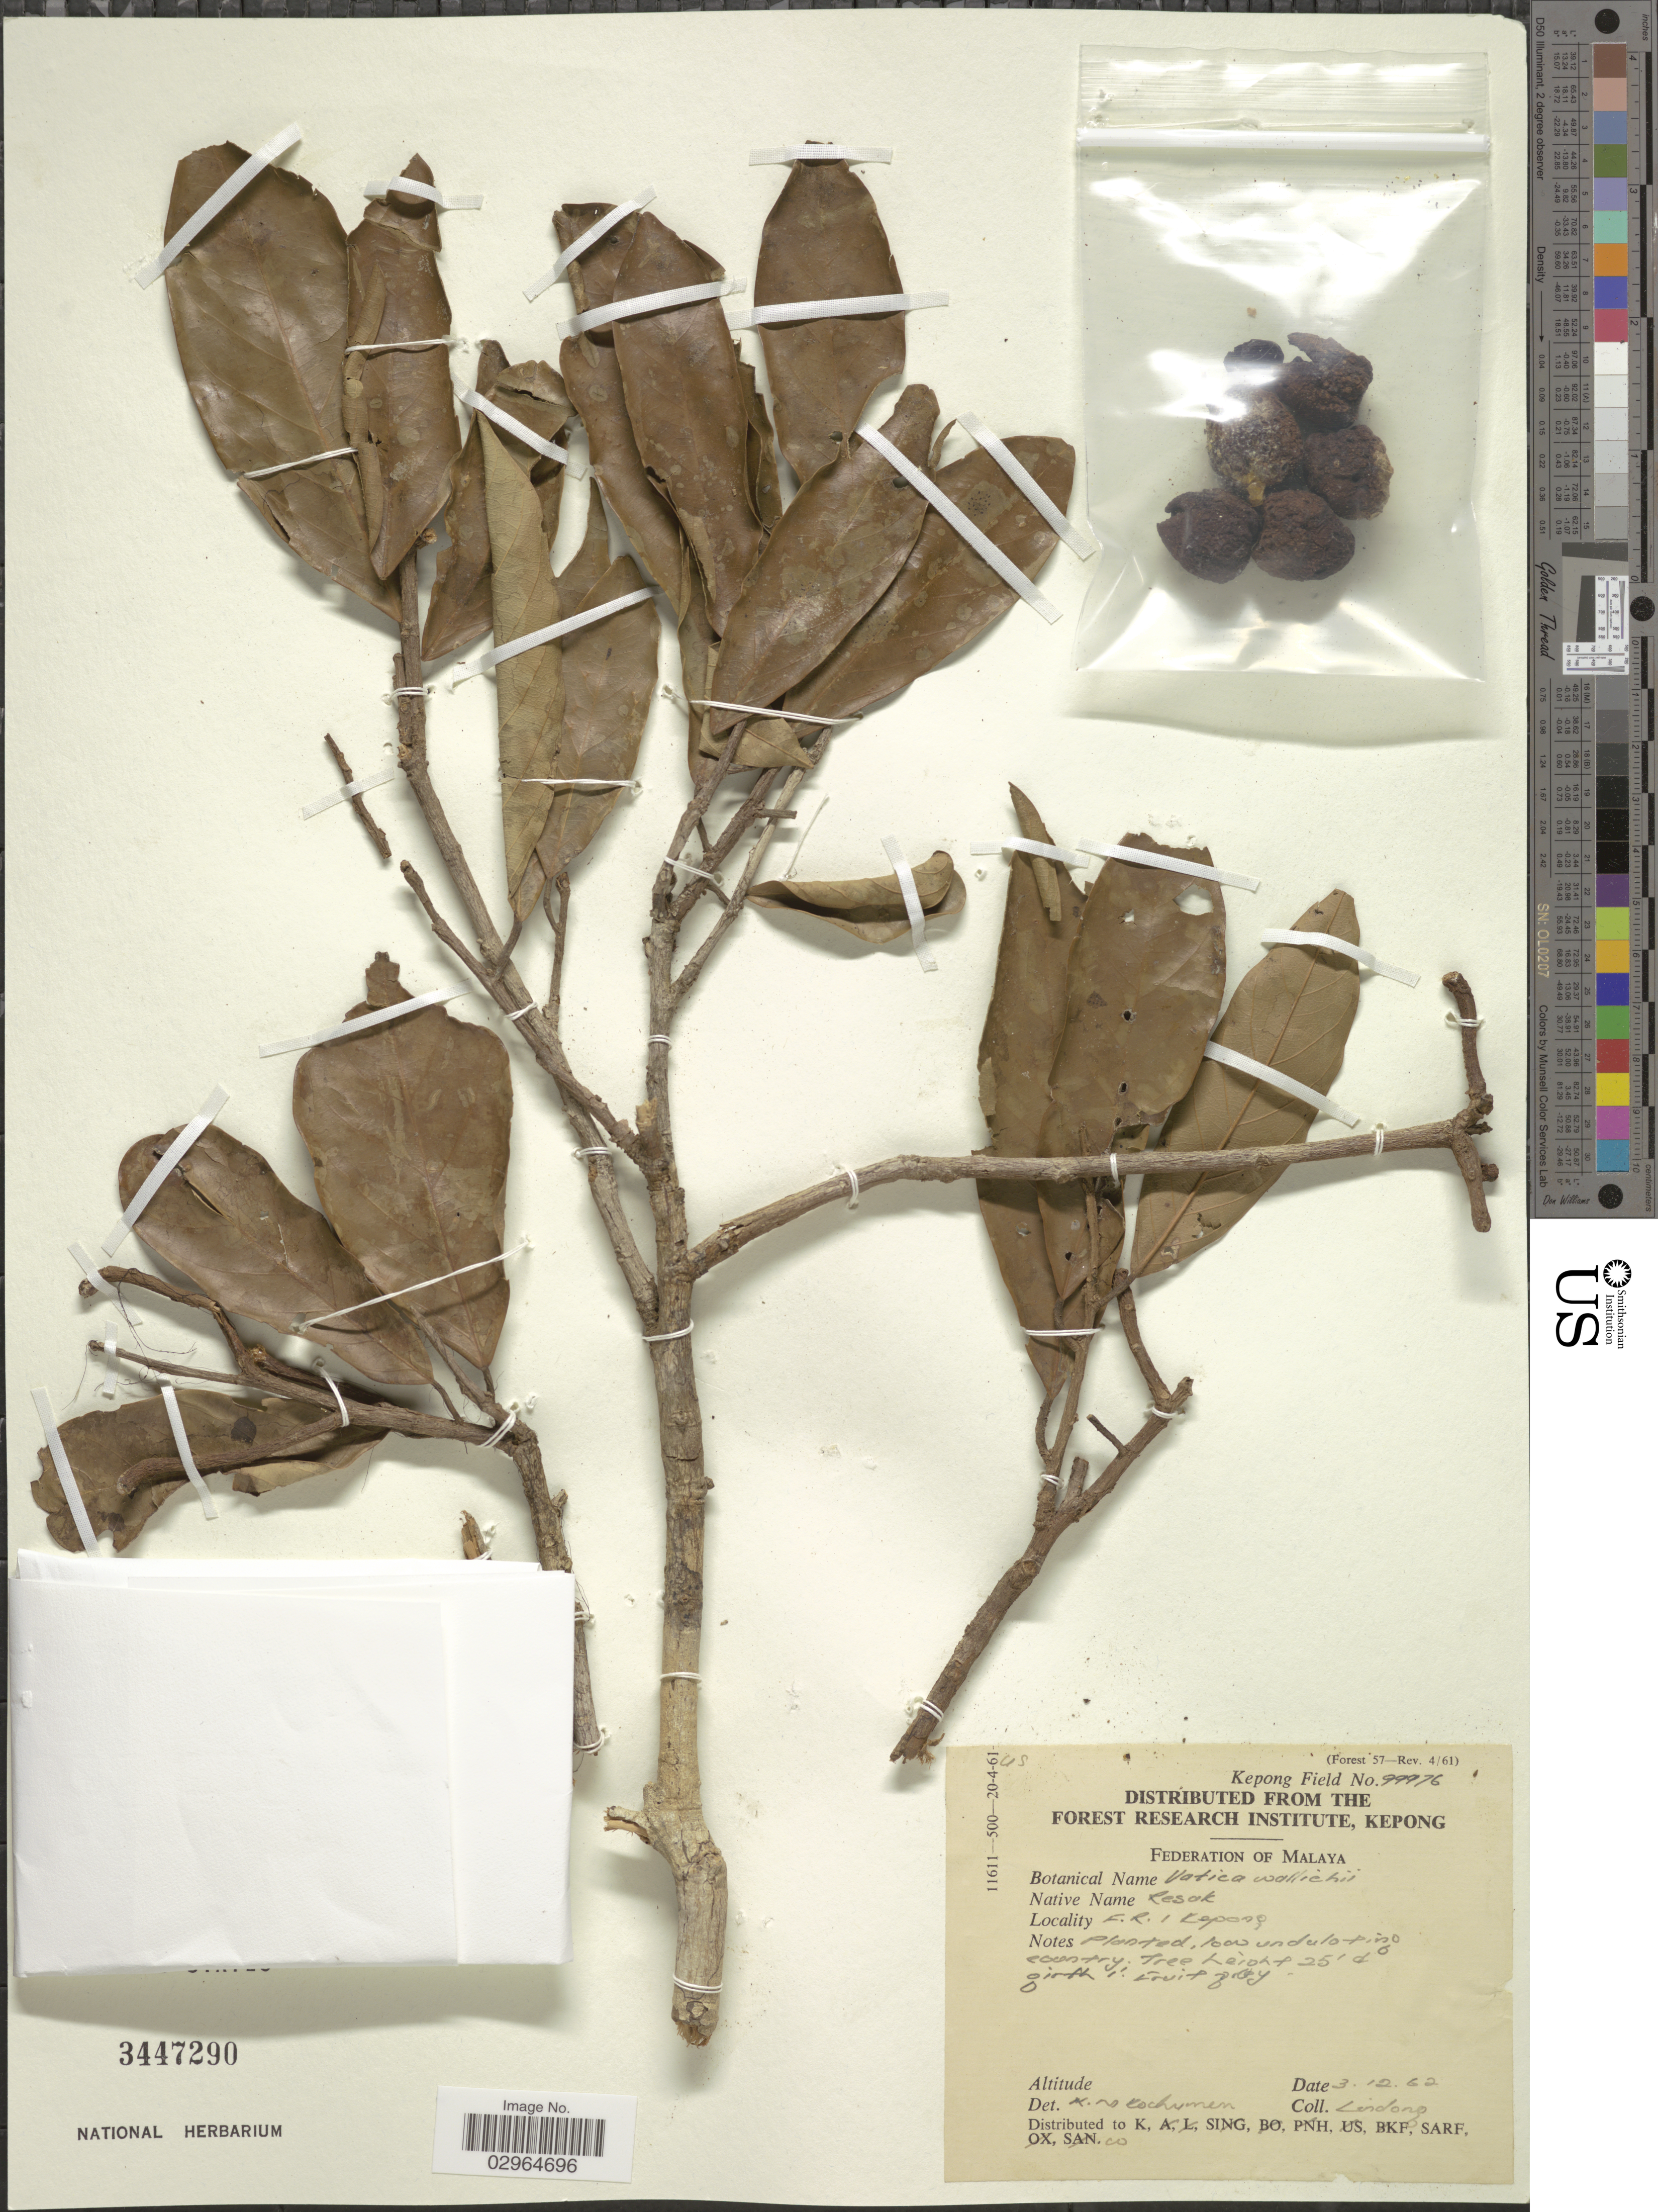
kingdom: Plantae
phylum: Tracheophyta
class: Magnoliopsida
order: Malvales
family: Dipterocarpaceae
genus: Vatica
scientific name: Vatica pauciflora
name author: (Korth.) Blume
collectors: Lindong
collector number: Kepong Field 99976?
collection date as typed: Transcribed d/m/y: 3/12/62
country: Malaysia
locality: Federation of Malaya. F.R.I. Kepong.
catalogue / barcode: US 3447290